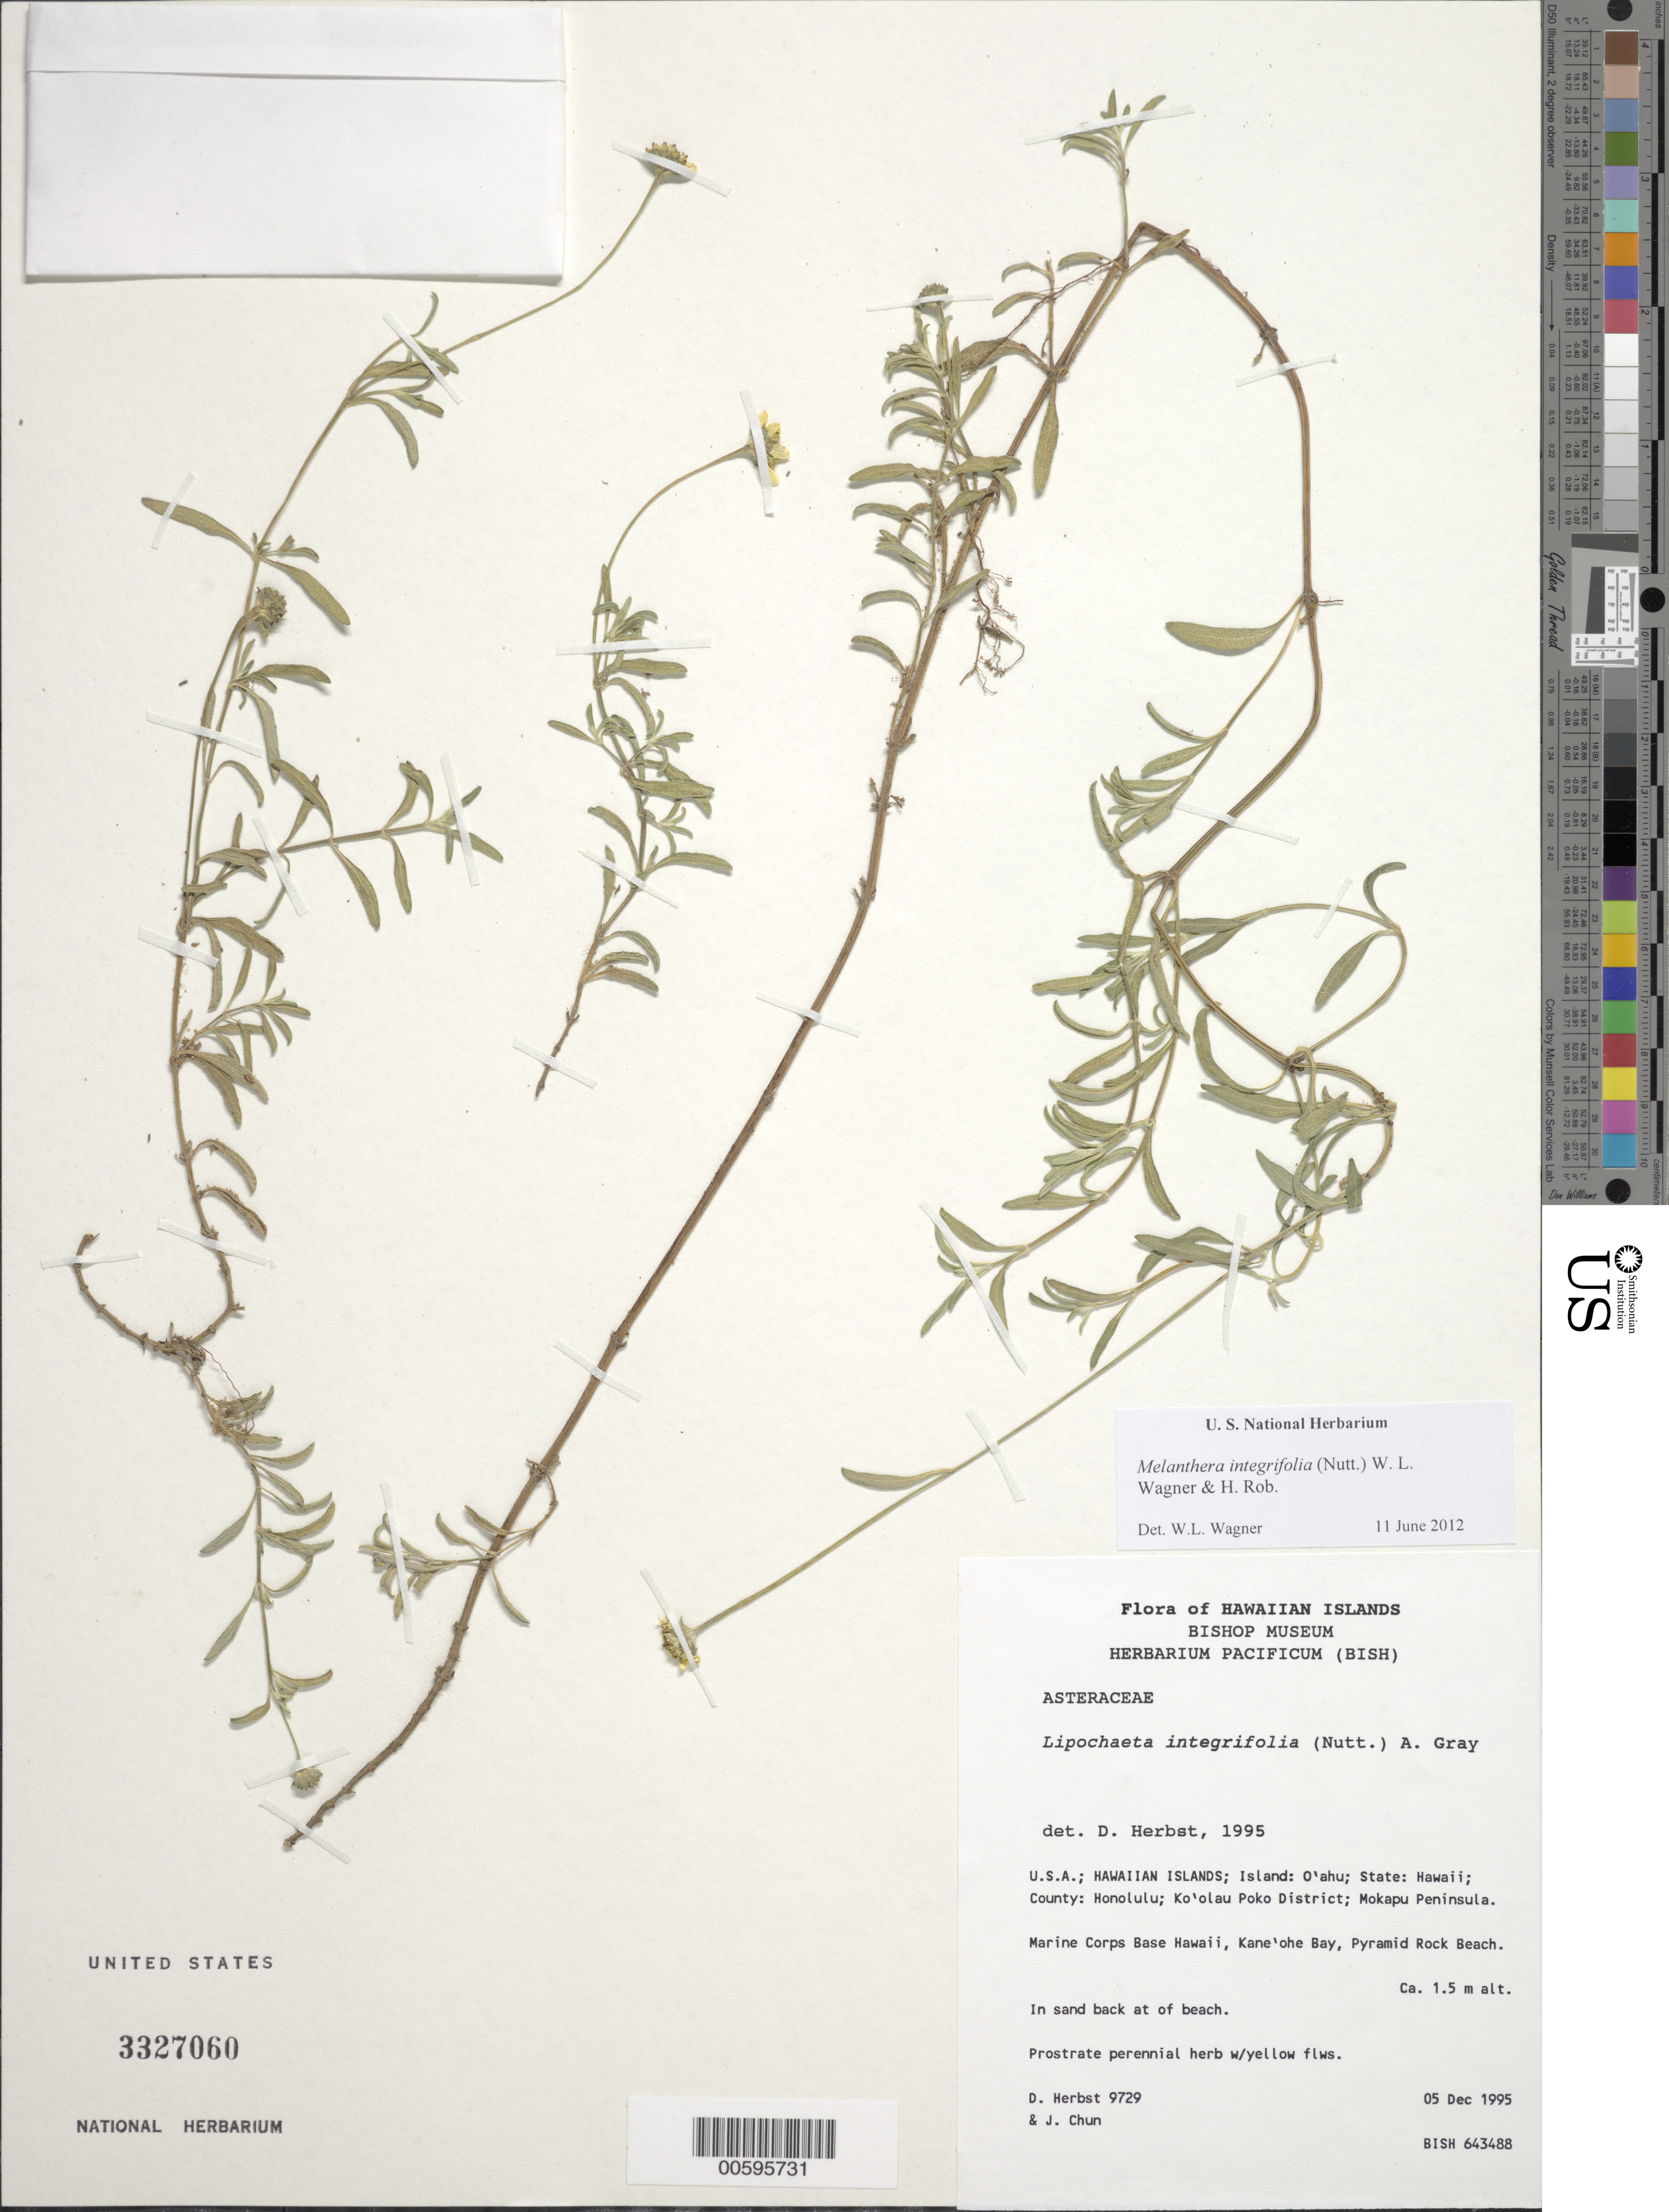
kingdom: Plantae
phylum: Tracheophyta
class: Magnoliopsida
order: Asterales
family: Asteraceae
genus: Wollastonia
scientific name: Wollastonia integrifolia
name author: (Nutt.) Orchard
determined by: Wagner, W. L., (BOT), Smithsonian Institution - National Museum of Natural History (UNITED STATES)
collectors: D. R. Herbst & J. Chun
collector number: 9729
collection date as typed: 5 Dec 1995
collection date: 1995-12-05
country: United States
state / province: Hawaii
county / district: Honolulu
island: Oahu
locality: County: Honolulu; Ko'olau Poko Dist; Mokapu Peninsula. Marine Corps Base, Kane'ohe Bay, Pyramid Rock Beach.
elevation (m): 1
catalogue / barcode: US 3327060